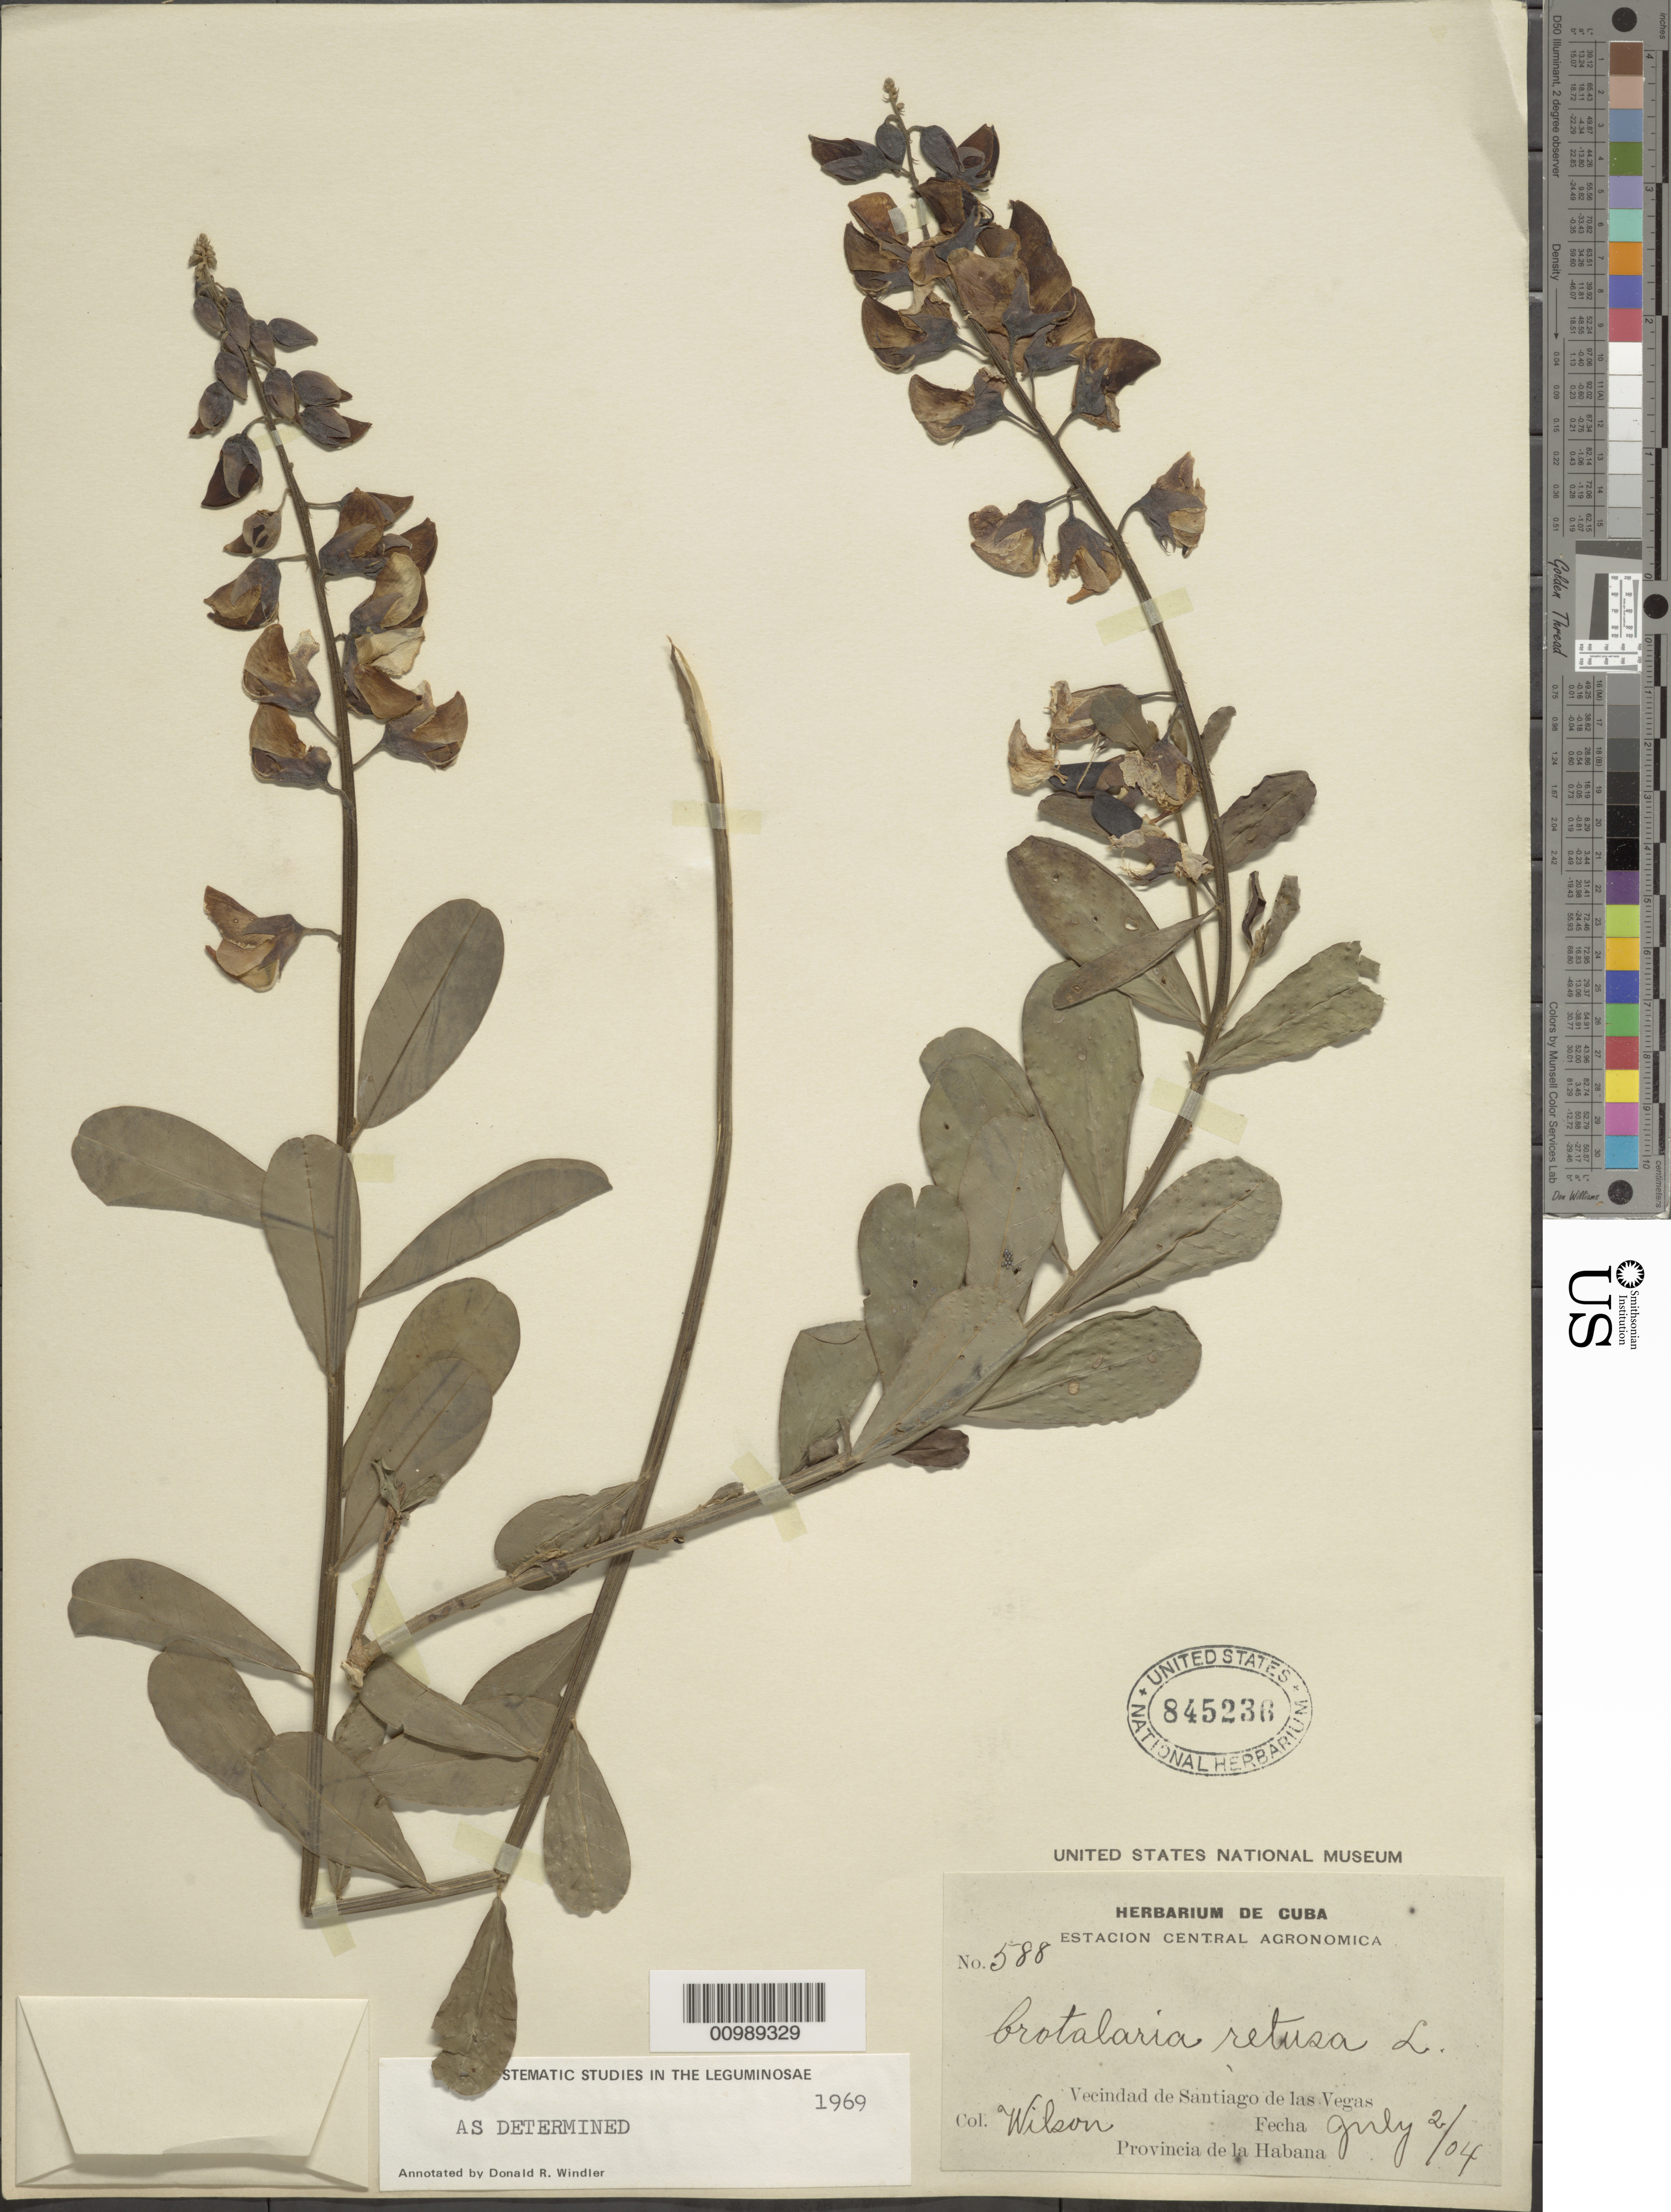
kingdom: Plantae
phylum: Tracheophyta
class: Magnoliopsida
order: Fabales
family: Fabaceae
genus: Crotalaria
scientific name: Crotalaria retusa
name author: L.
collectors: -- Wilson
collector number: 588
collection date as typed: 02 Jul 1904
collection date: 1904-07-02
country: Cuba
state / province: La Habana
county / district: Municipio Boyeros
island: Cuba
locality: Santiago de las Vegas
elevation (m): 97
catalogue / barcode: US 845236